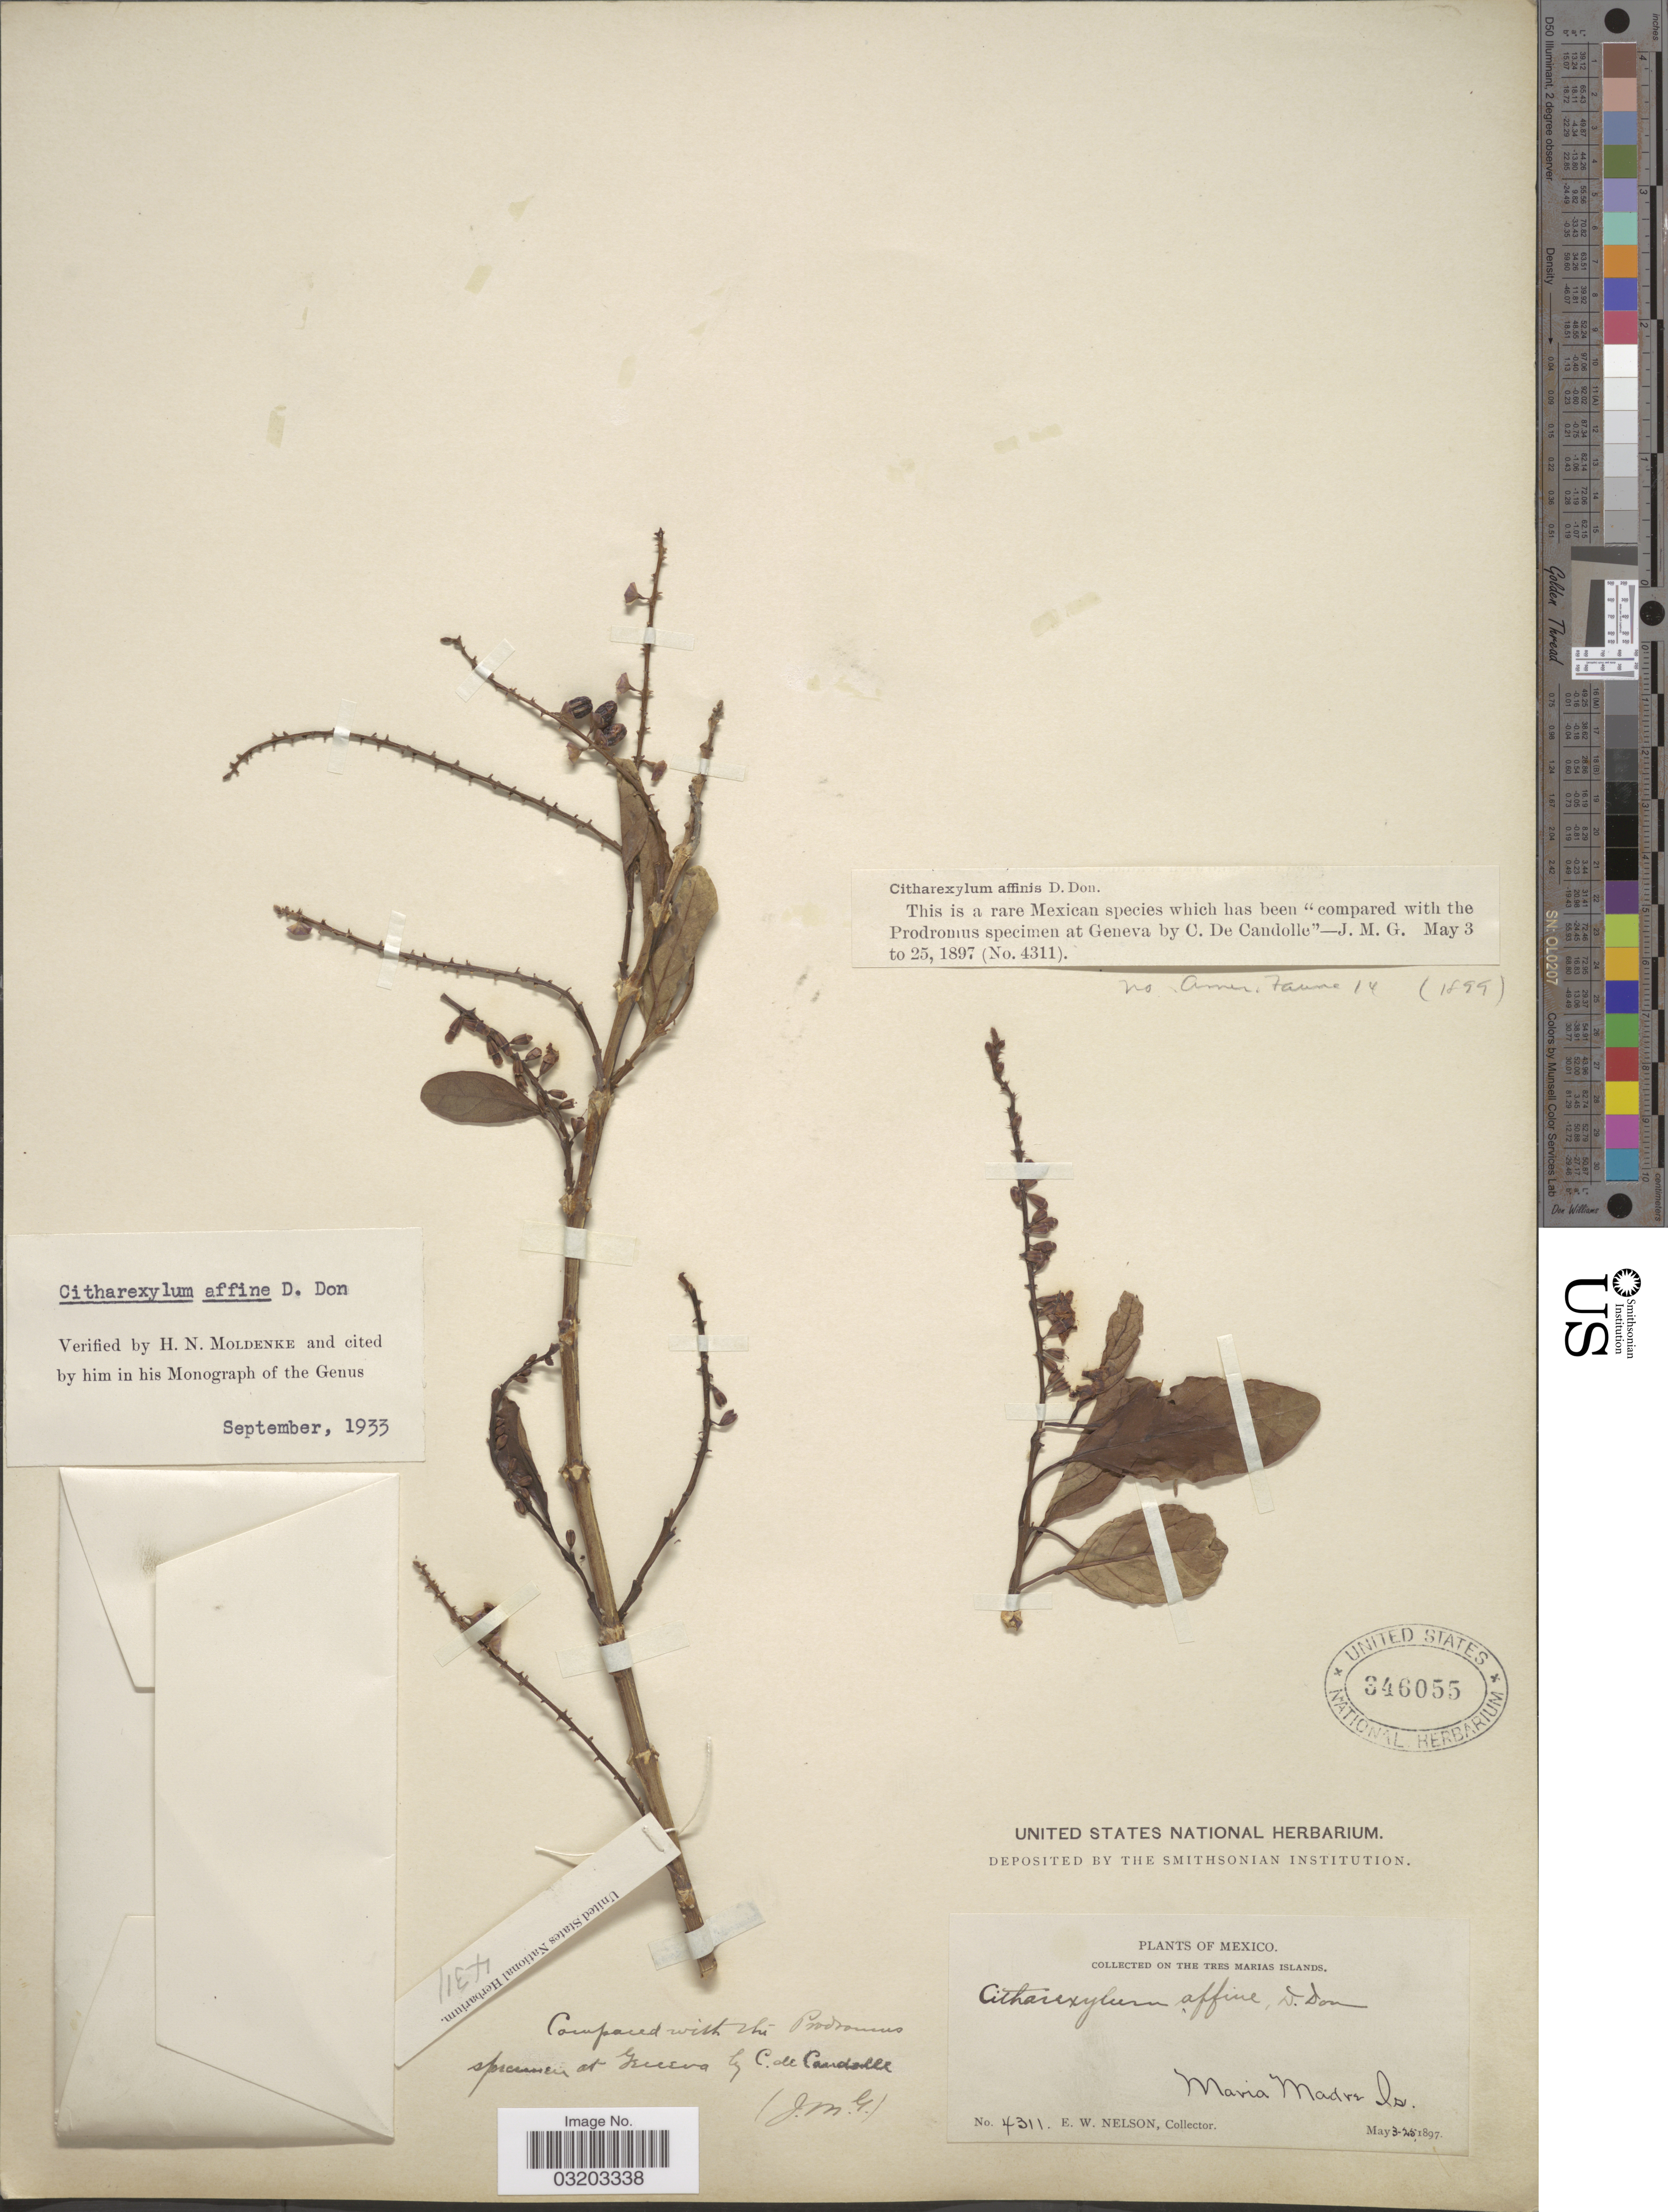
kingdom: Plantae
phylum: Tracheophyta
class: Magnoliopsida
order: Lamiales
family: Verbenaceae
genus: Citharexylum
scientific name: Citharexylum affine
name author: D. Don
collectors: E. W. Nelson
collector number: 4311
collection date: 1897-05-03/1897-05-25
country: Mexico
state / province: Nayarit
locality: The Tres Marias Island. Maria Madre Is.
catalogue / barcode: US 346055